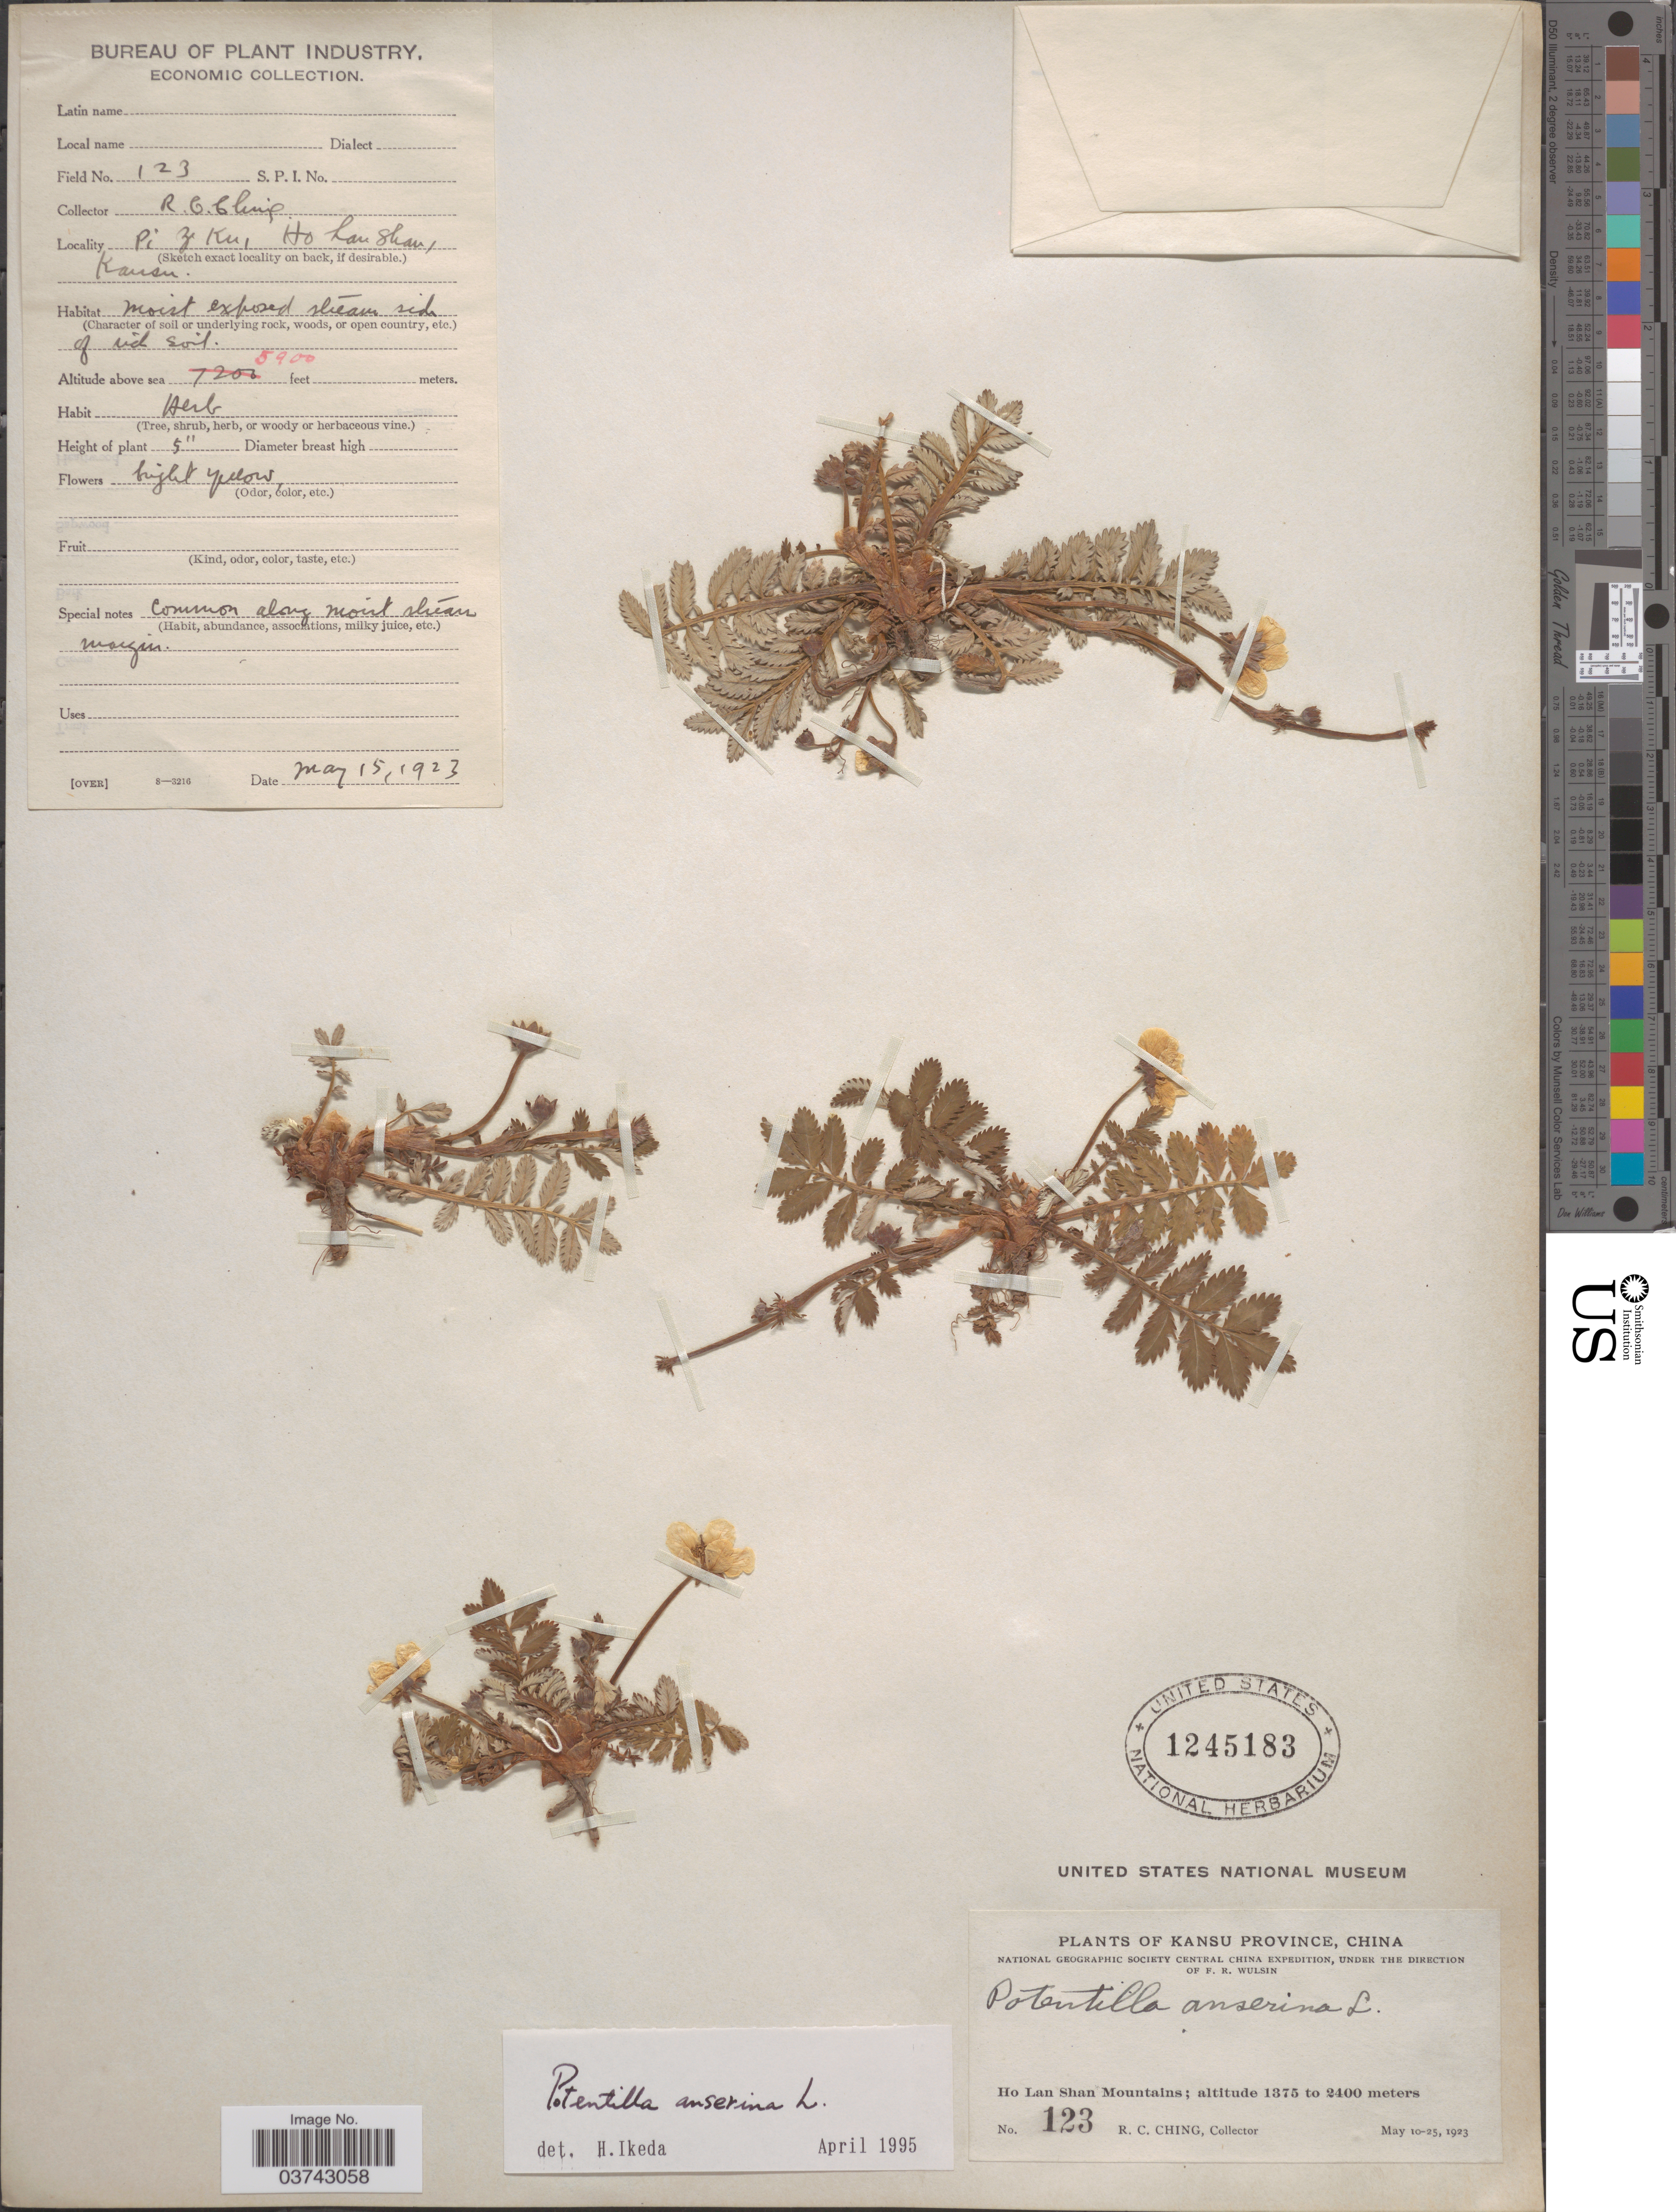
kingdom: Plantae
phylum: Tracheophyta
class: Magnoliopsida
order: Rosales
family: Rosaceae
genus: Argentina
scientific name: Argentina anserina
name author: (L.) Rydb.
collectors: R. C. Ching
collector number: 123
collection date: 1923-05-15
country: China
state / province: Gansu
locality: Ho Lan Shan Mountains. Pi Ze Ku, Ho Lan Shan, Kansu.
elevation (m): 1798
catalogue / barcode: US 1245183